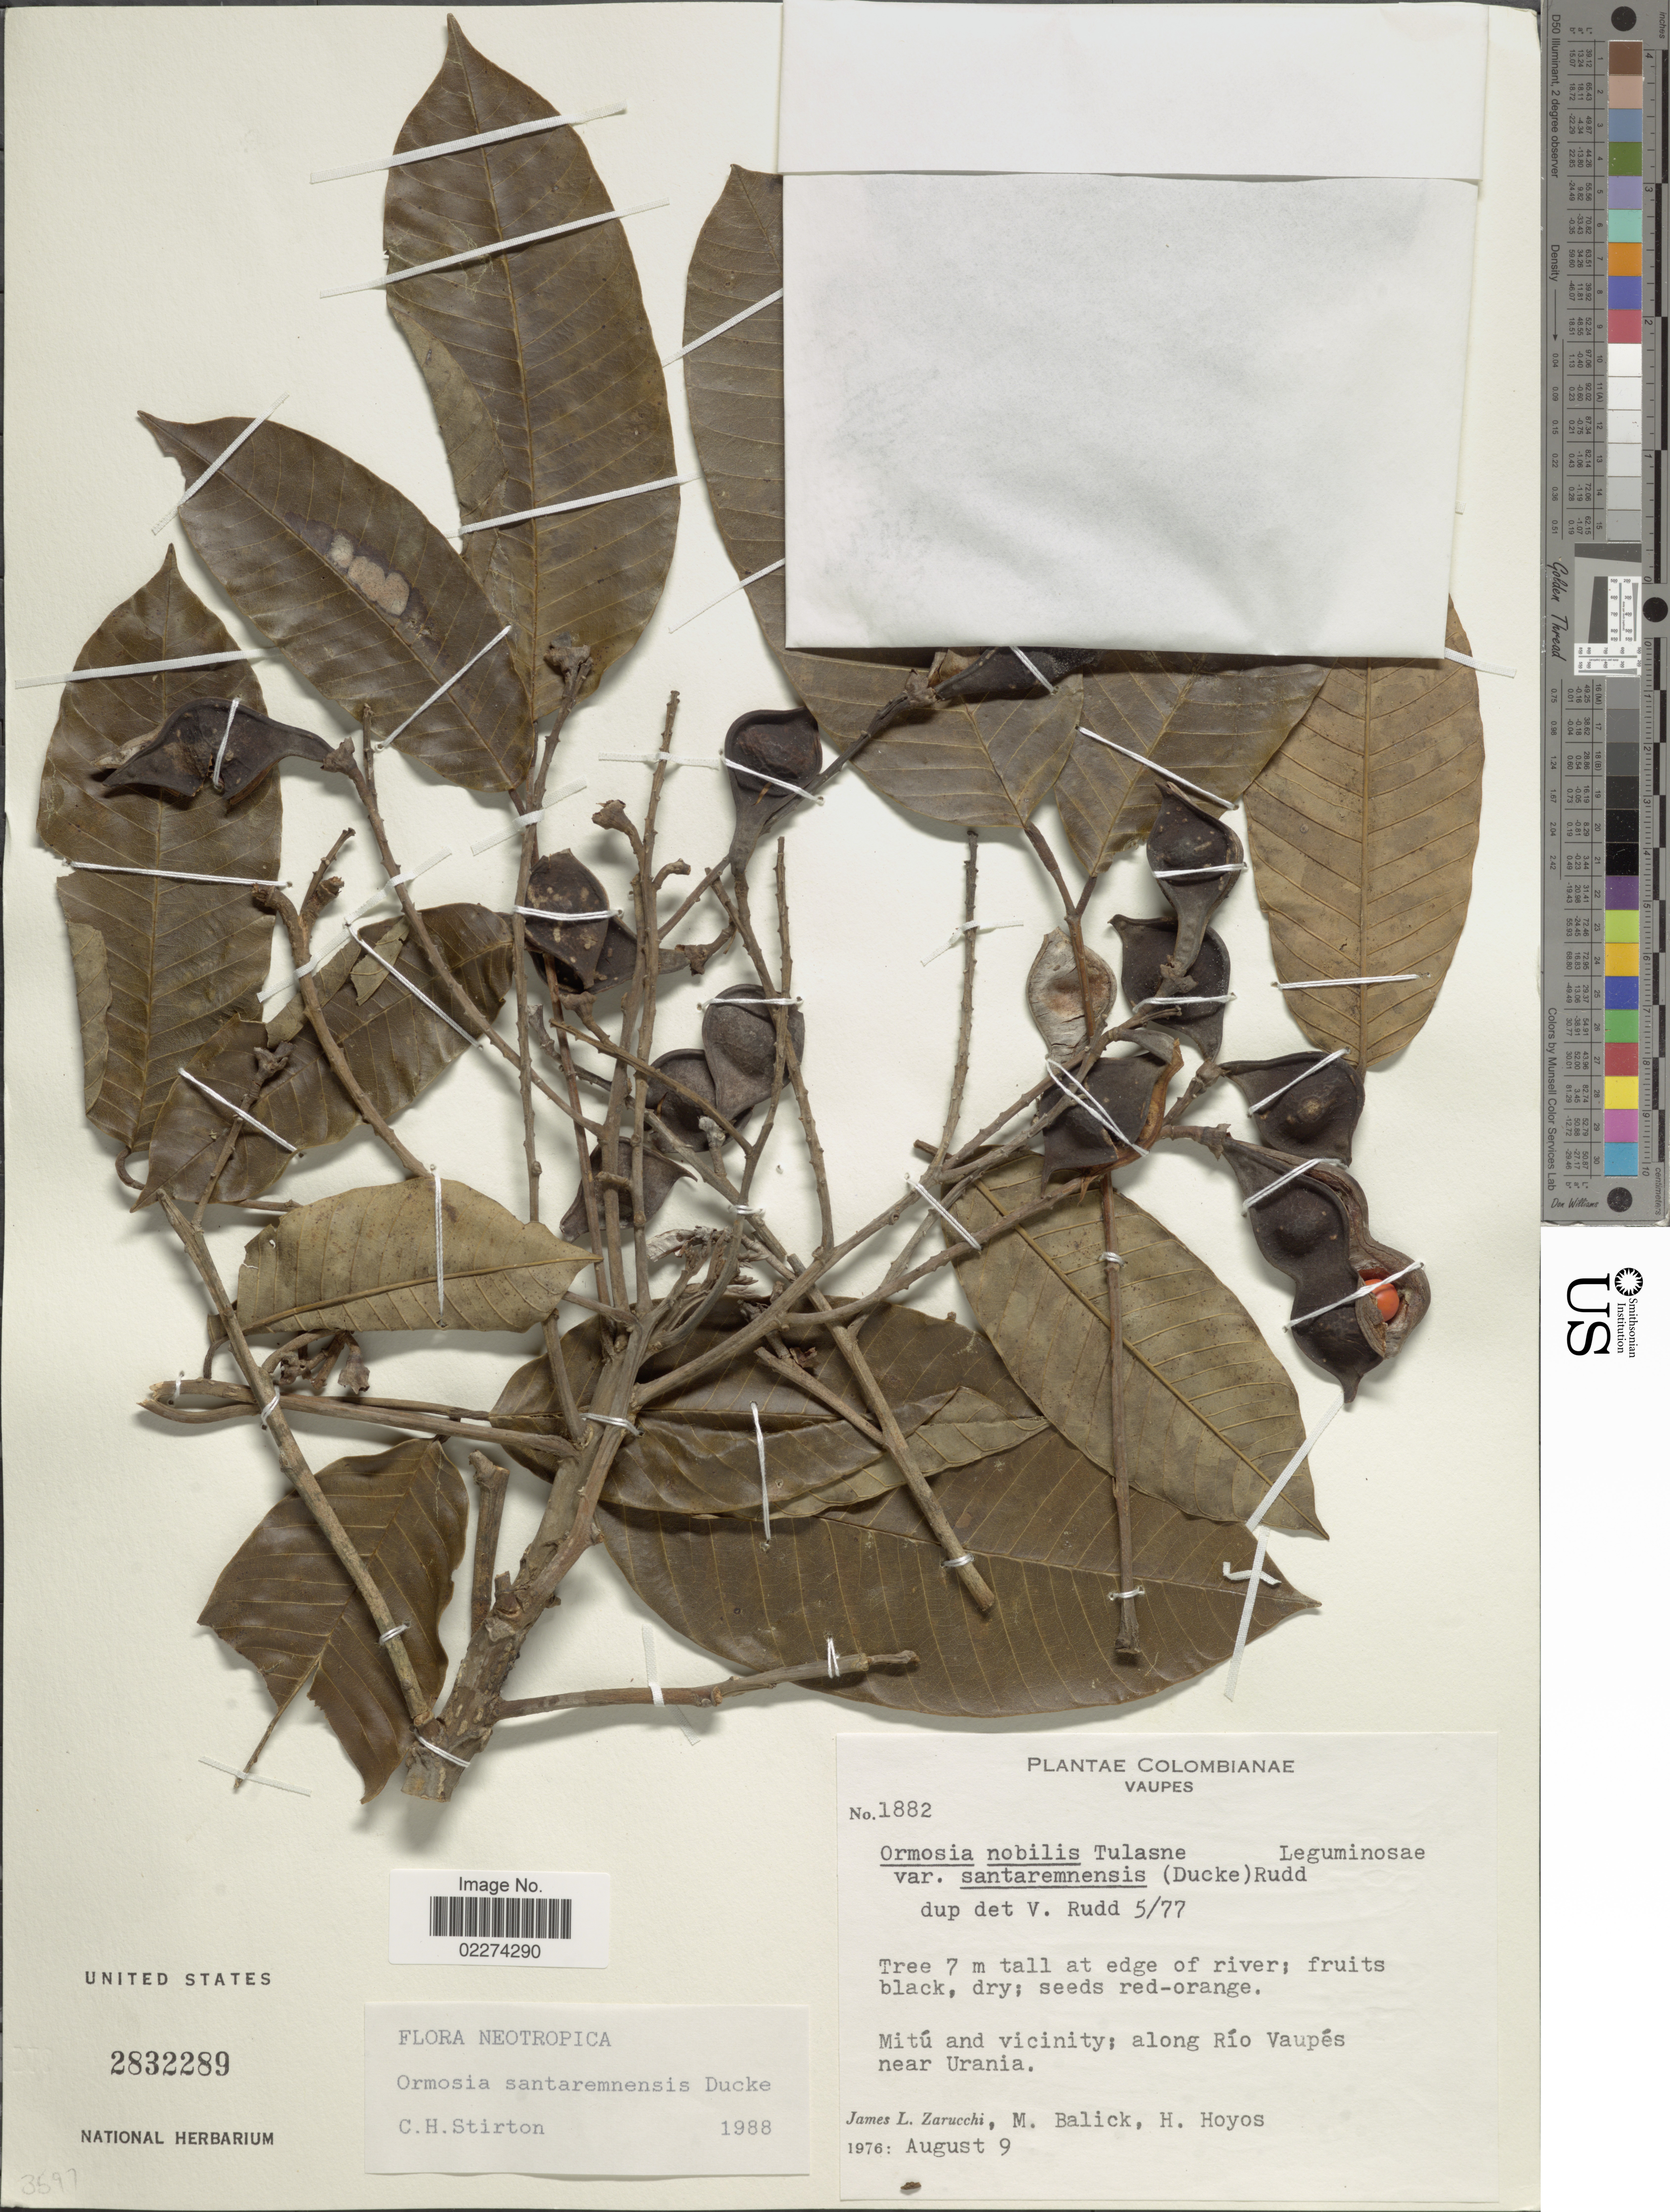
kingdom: Plantae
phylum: Tracheophyta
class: Magnoliopsida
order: Fabales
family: Fabaceae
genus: Ormosia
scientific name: Ormosia santaremnensis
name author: Ducke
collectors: J. L. Zarucchi, M. Balick & H. Hoyos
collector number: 1882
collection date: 1976-08-09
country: Colombia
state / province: Vaupés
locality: Vaupes, Mitu and vicinity: along Rio Vaupes near Urania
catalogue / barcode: US 2832289